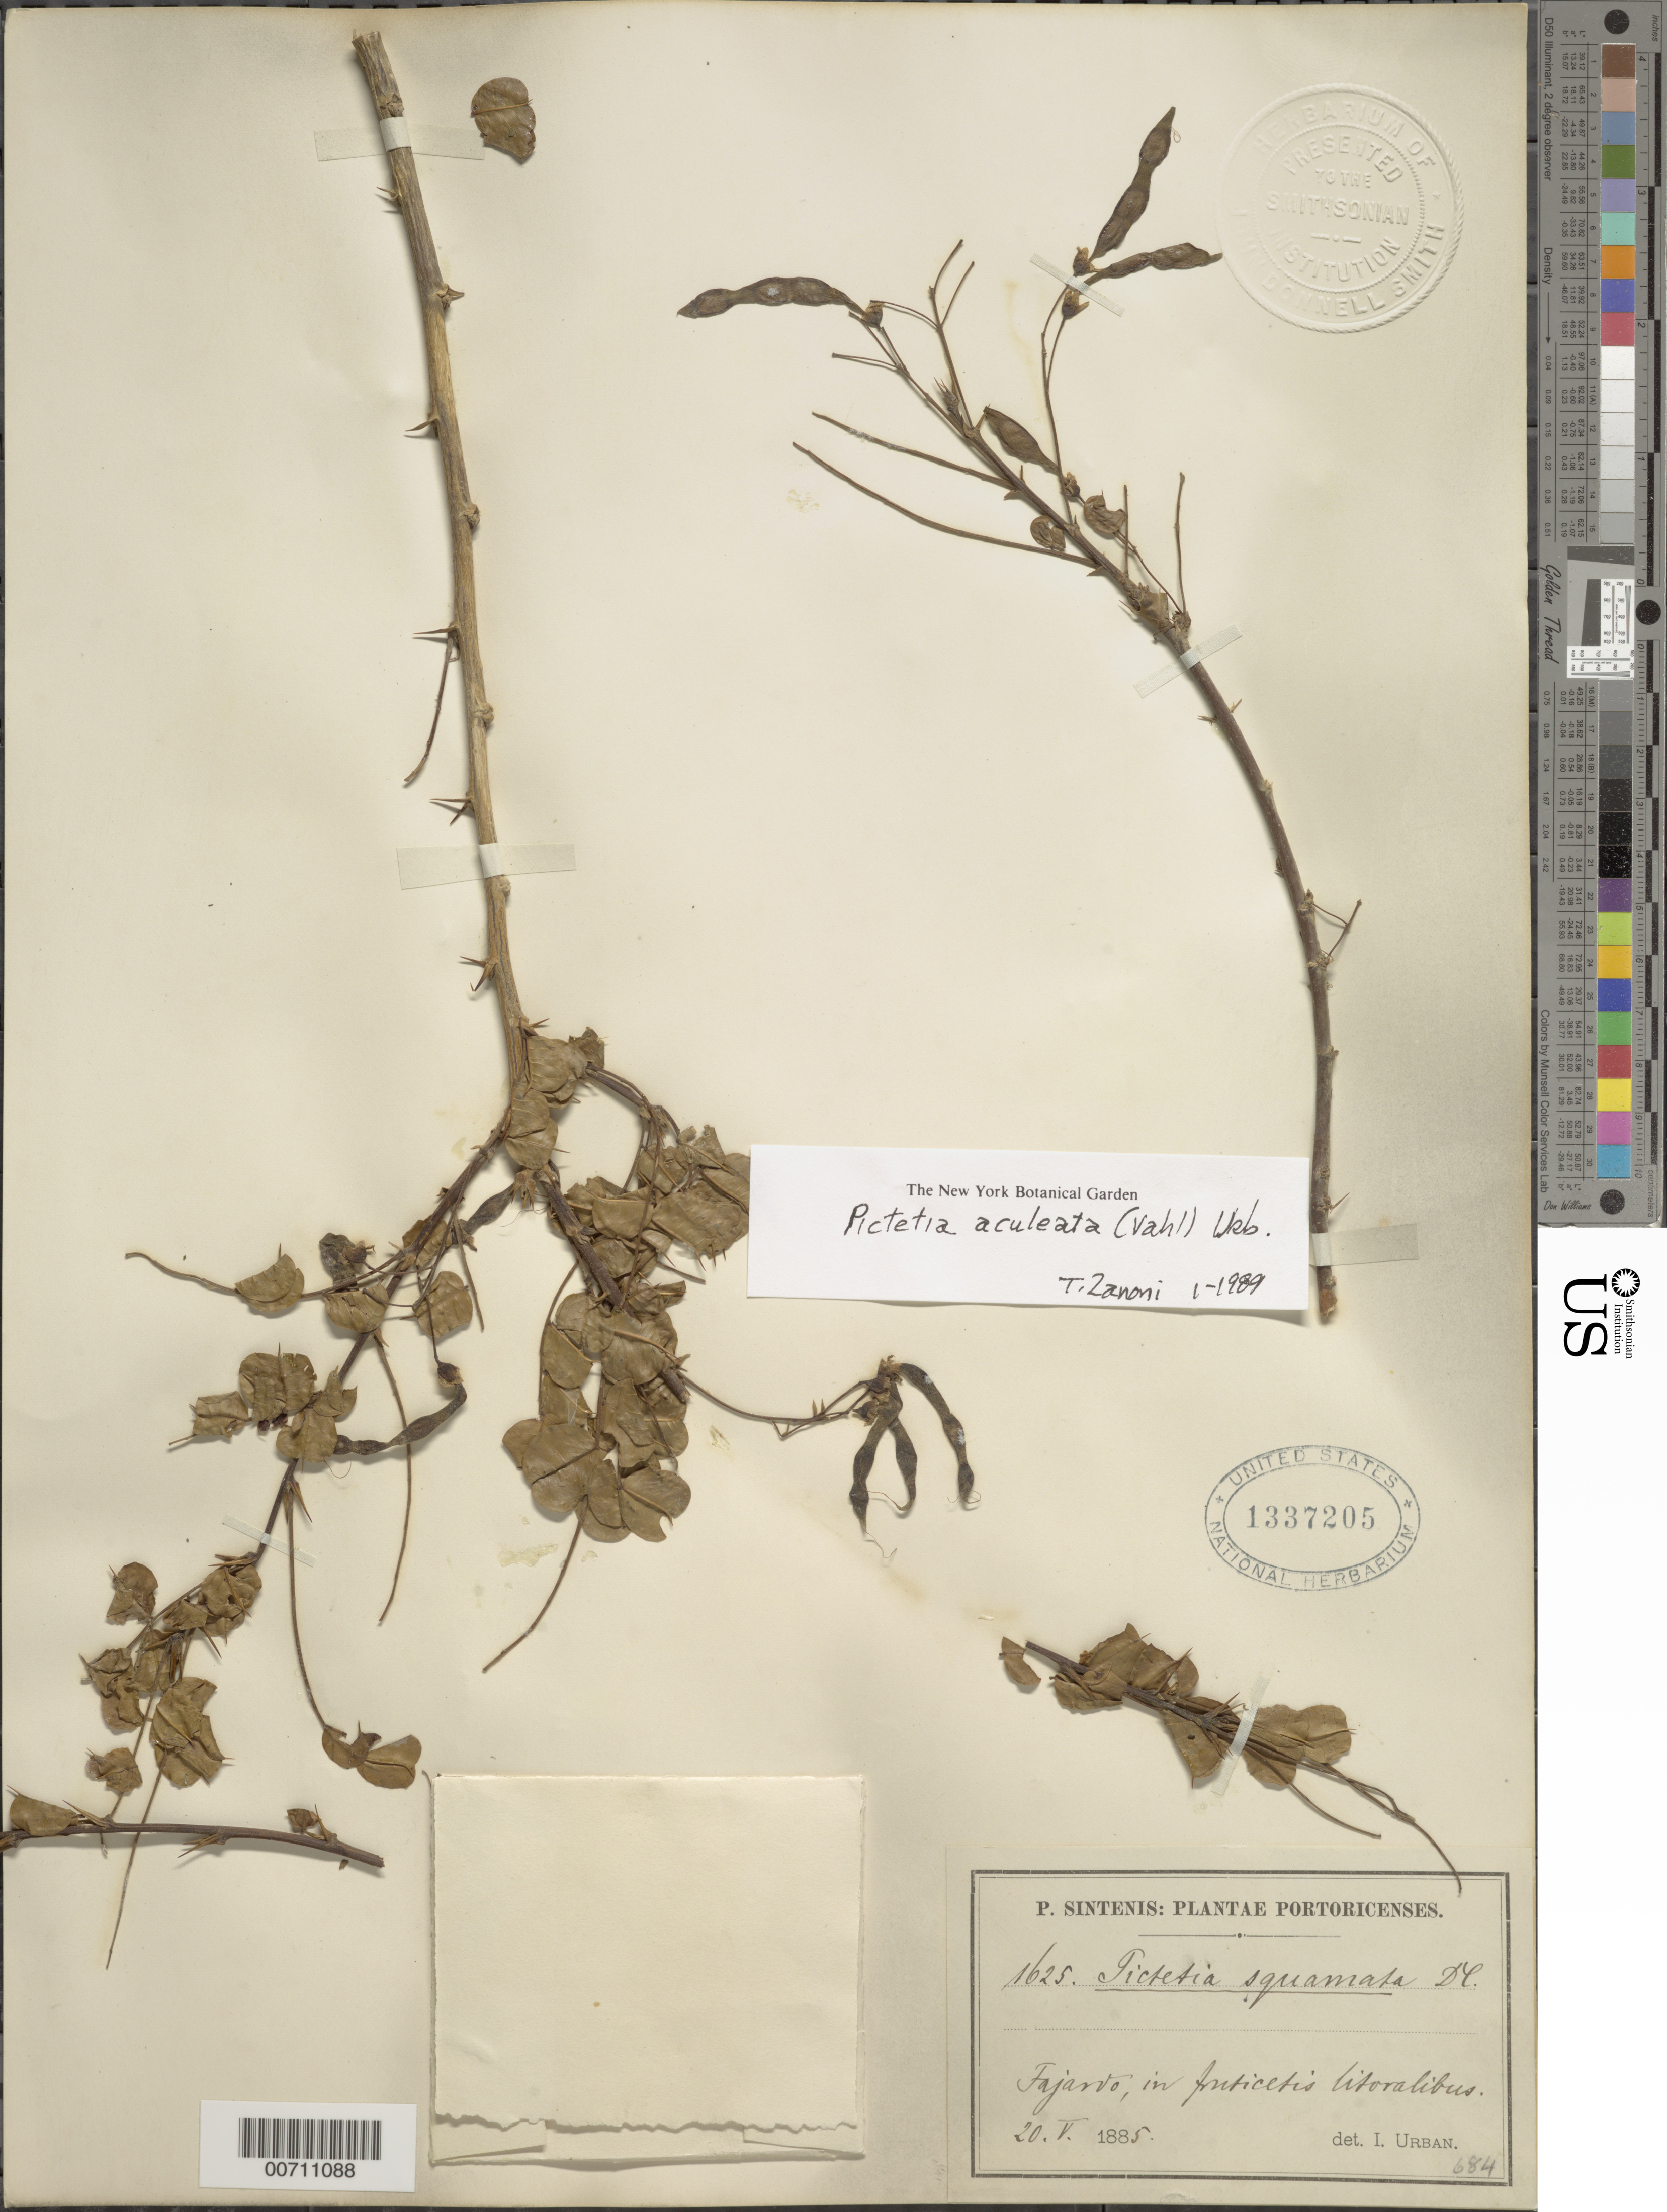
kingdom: Plantae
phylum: Tracheophyta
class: Magnoliopsida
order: Fabales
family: Fabaceae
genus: Pictetia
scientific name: Pictetia aculeata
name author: (Vahl) Urb.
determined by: Zanoni, T. A., (NY), New York Botanical Garden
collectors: P. Sintenis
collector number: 1625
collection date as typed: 20 May 1885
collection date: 1885-05-20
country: Puerto Rico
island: Greater Antilles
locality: Fajardo, in fruticetis litoralibus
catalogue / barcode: US 1337205